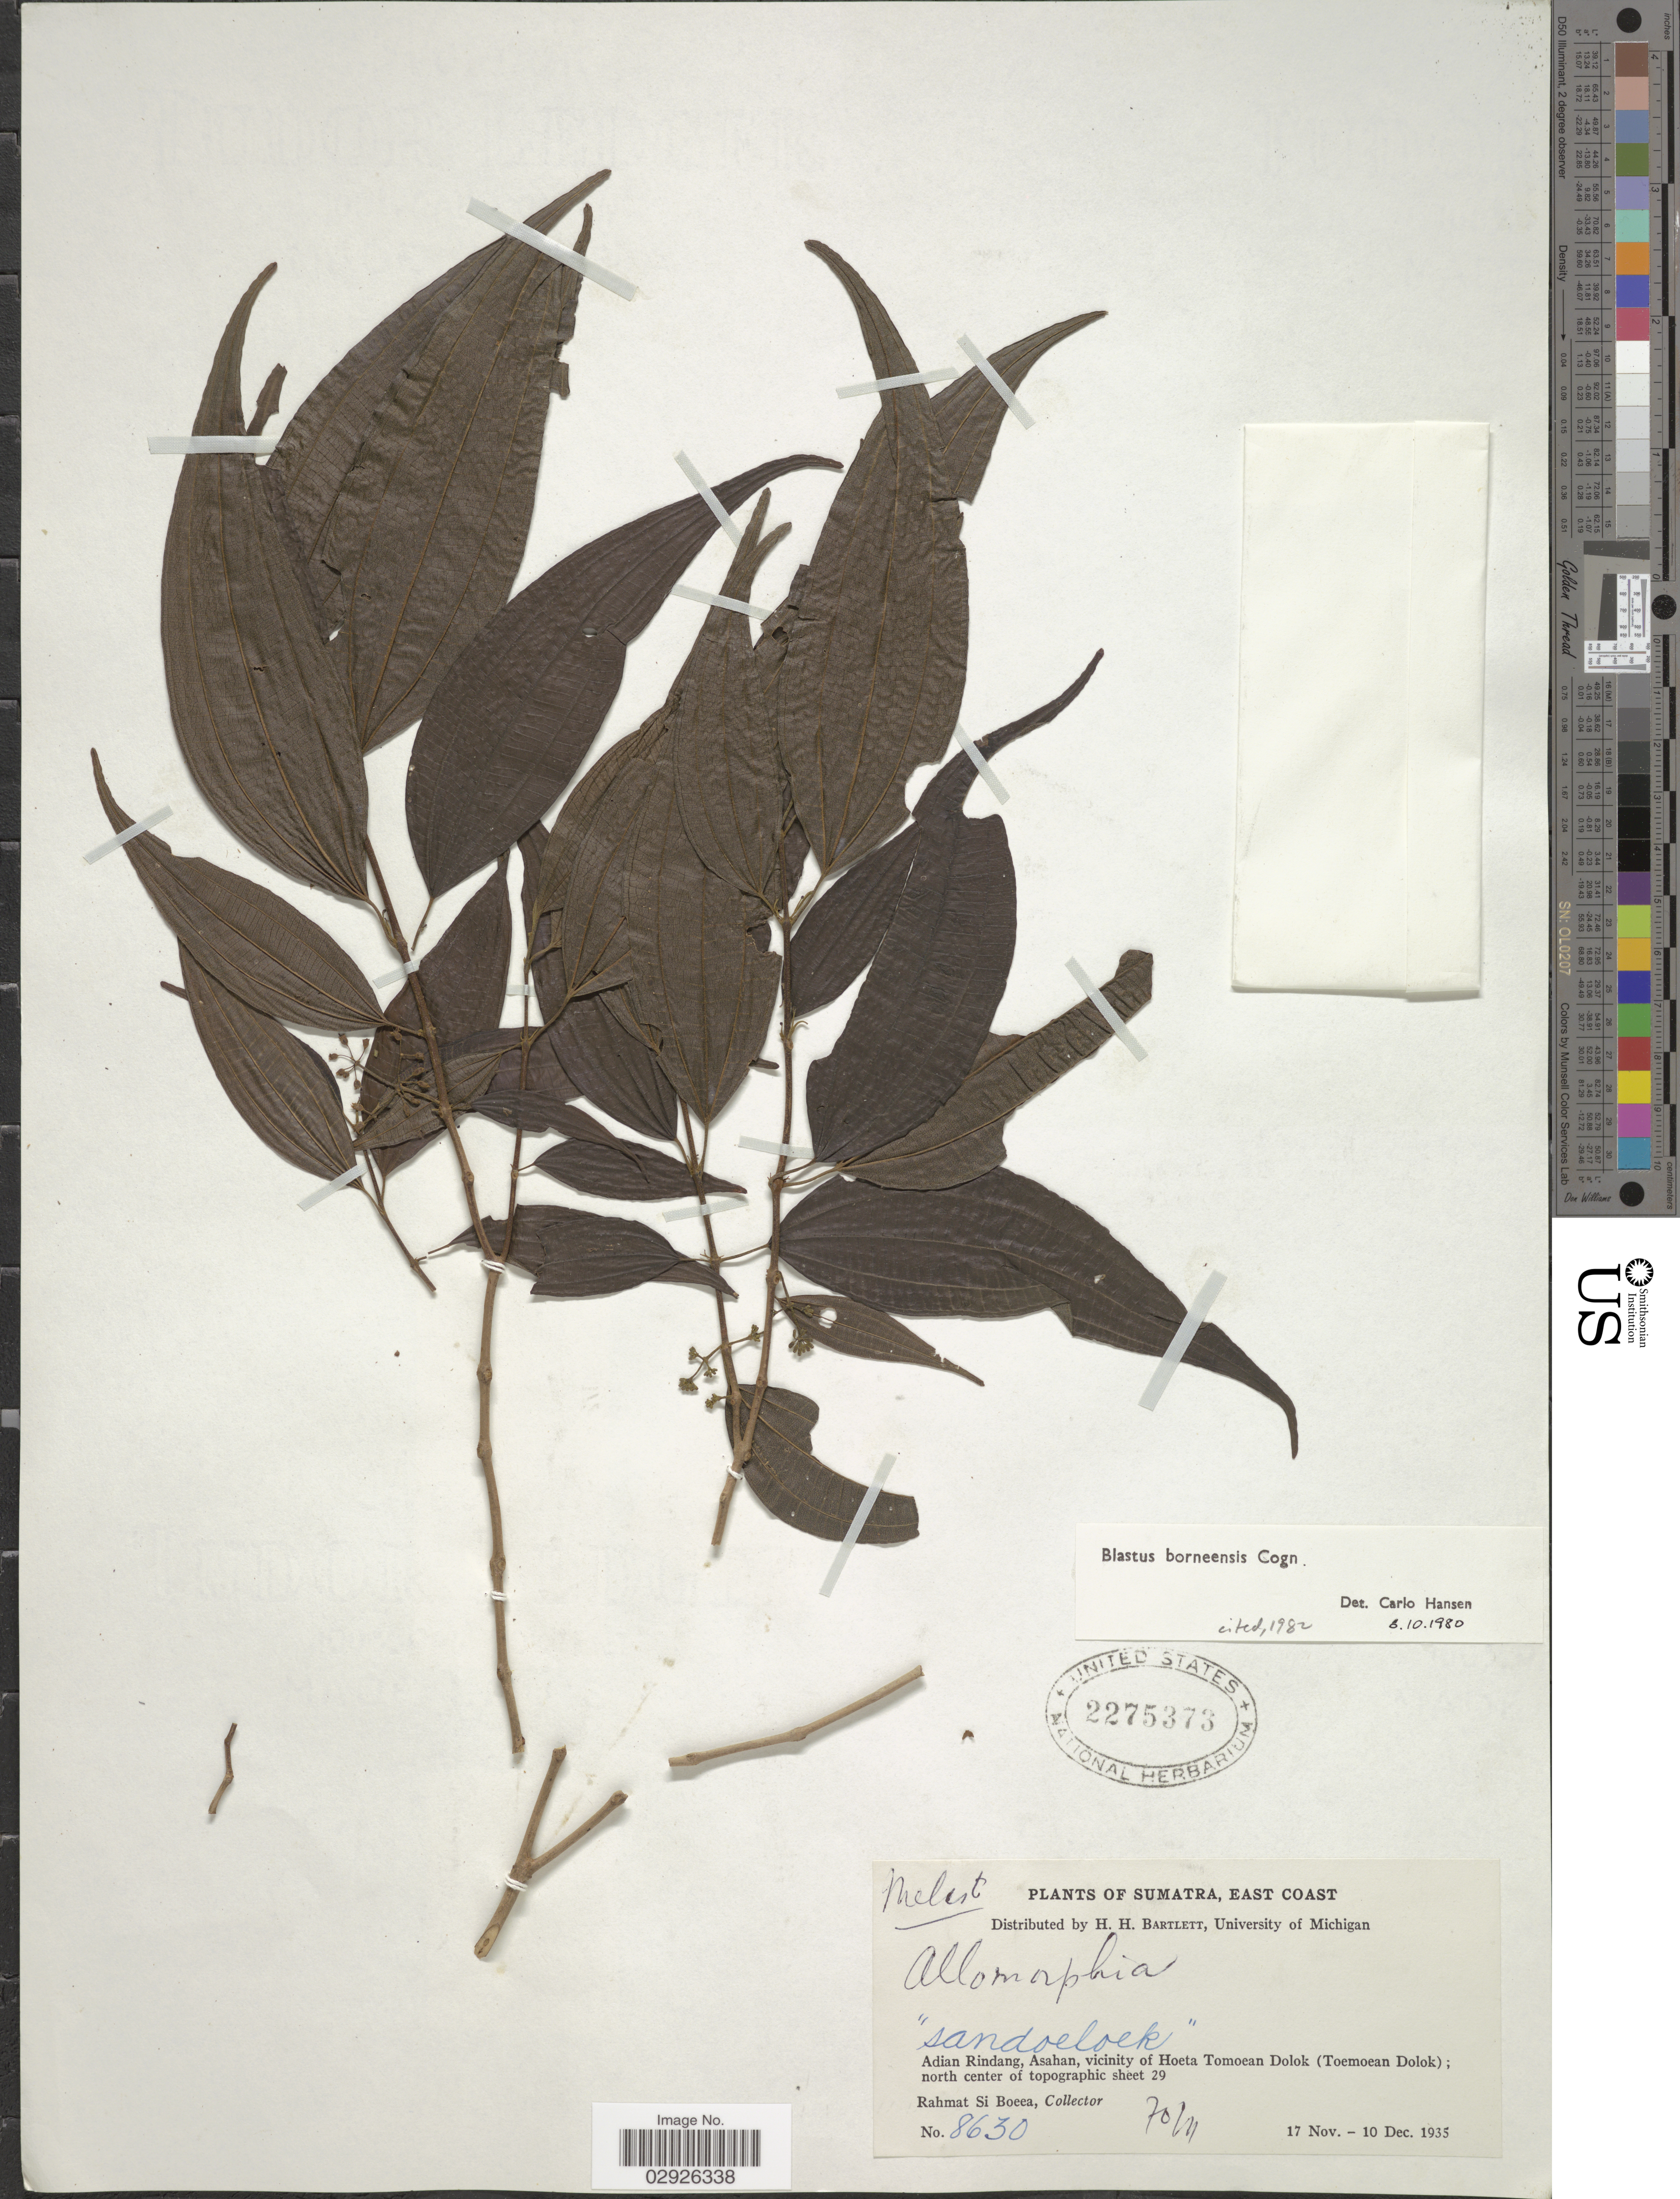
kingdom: Plantae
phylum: Tracheophyta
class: Magnoliopsida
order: Myrtales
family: Melastomataceae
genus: Blastus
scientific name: Blastus borneensis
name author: Cogn. ex Boerl.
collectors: Rahmat Si Boeea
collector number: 8630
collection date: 1935-11-17/1935-12-10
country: Indonesia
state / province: Sumatra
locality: East Coast, Adian Rindang, Asahan, vicinity of Hoeta Tomoean Dolok (Toemoean Dolok); north center of topographic sheet 29.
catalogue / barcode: US 2275373